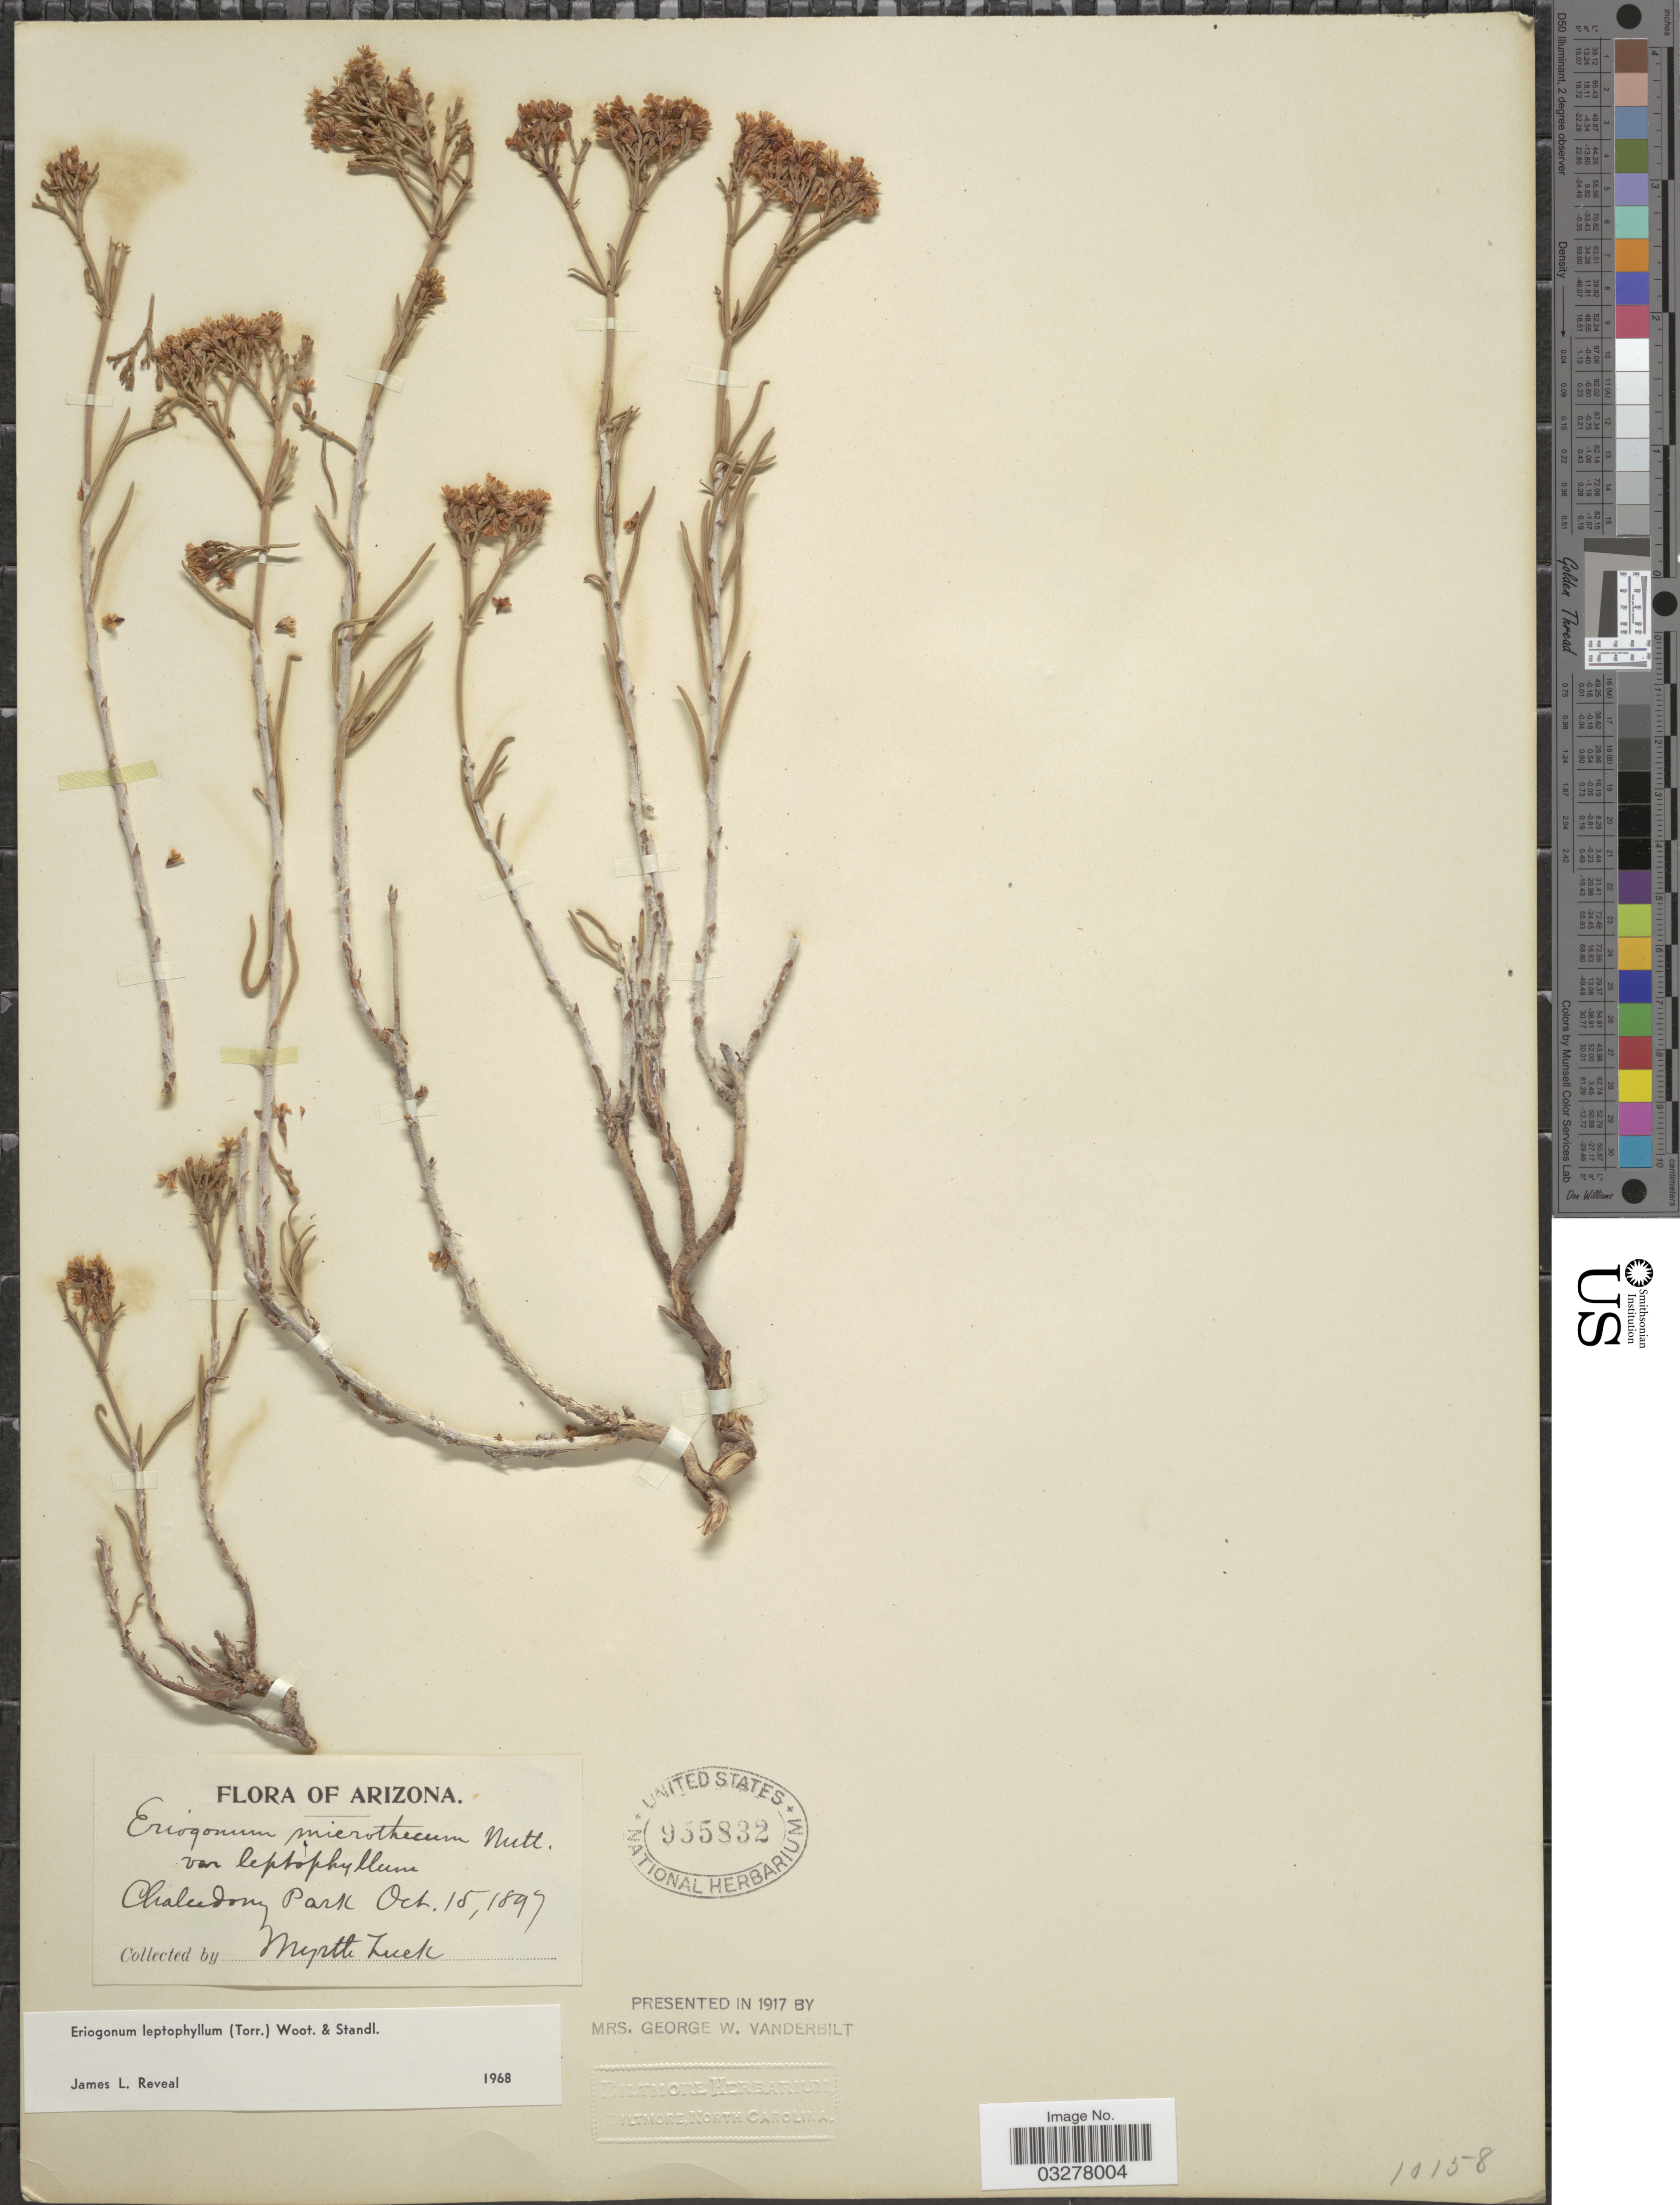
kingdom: Plantae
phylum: Tracheophyta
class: Magnoliopsida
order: Caryophyllales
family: Polygonaceae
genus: Eriogonum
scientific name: Eriogonum leptophyllum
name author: (Torr.) Wooton & Standl.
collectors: M. Zuck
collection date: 1897-10-15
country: United States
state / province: Arizona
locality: Chalcedony Park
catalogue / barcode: US 955832